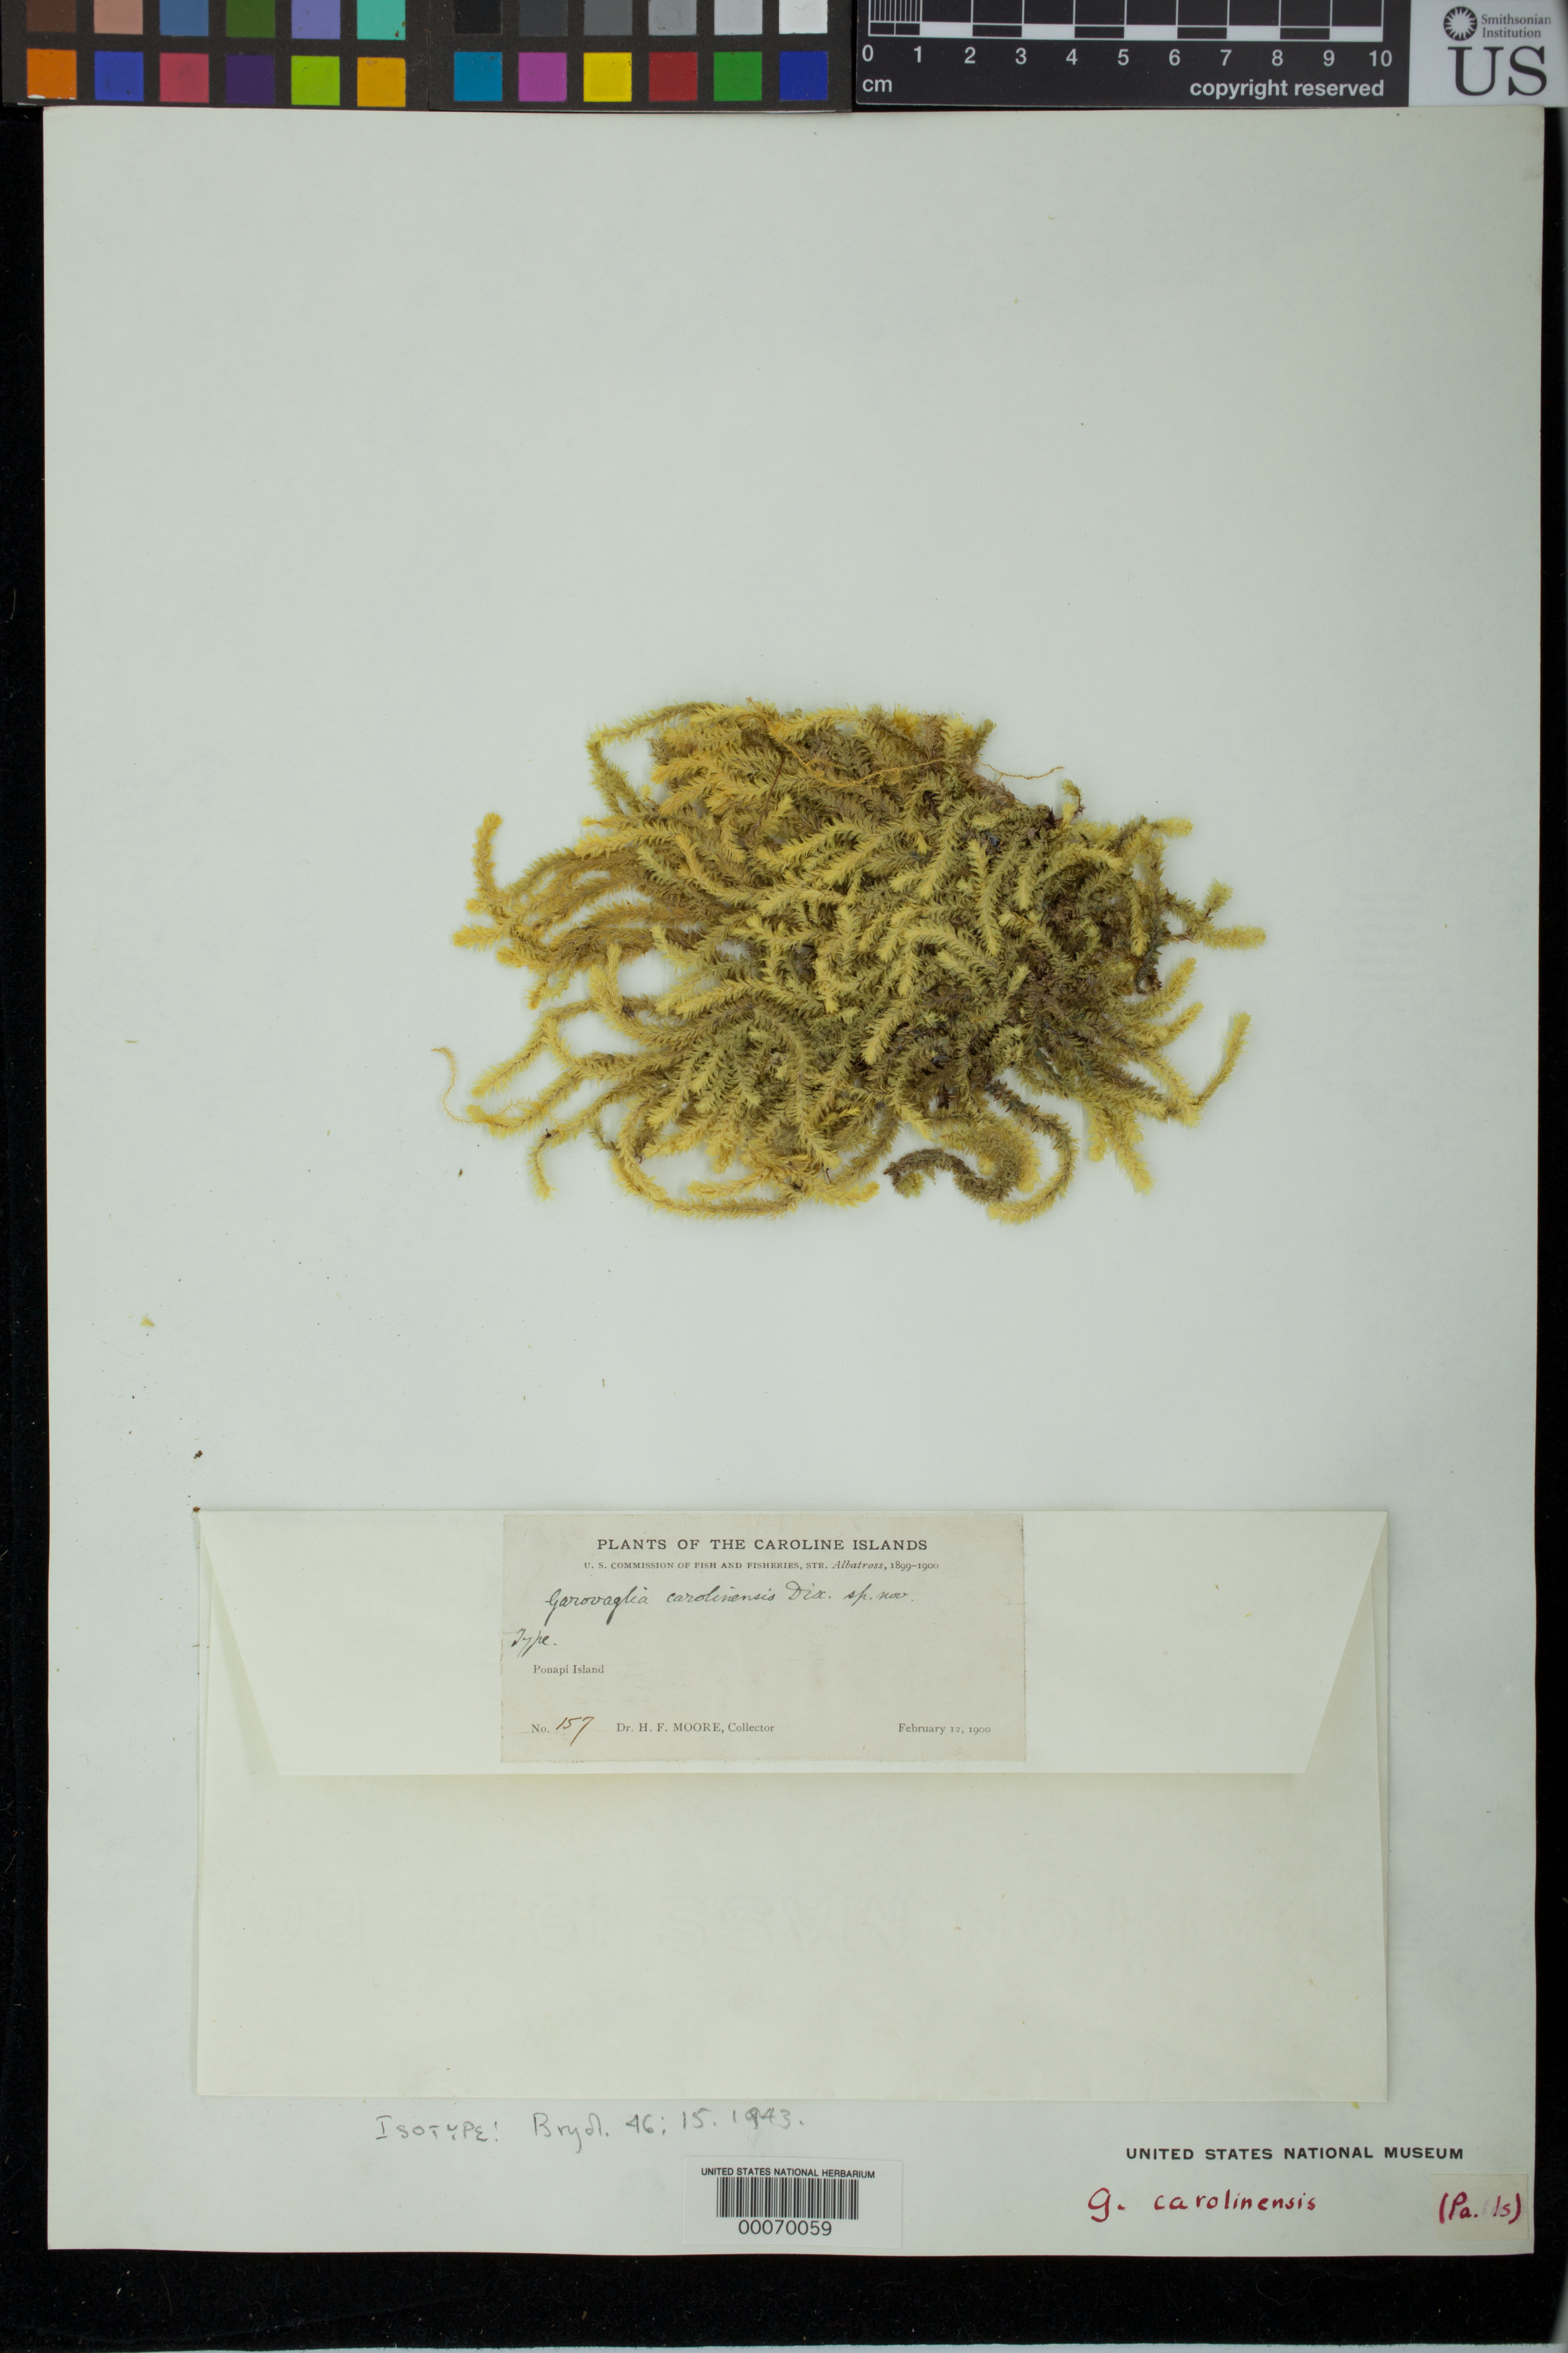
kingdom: Plantae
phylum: Bryophyta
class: Bryopsida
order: Hypnales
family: Pterobryaceae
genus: Garovaglia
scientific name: Garovaglia carolinensis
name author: Dixon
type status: Isotype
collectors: H. F. Moore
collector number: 157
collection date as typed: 12 Feb 1900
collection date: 1900-02-12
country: Micronesia, Federated States of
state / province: Pohnpei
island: Pohnpei [Ponape]